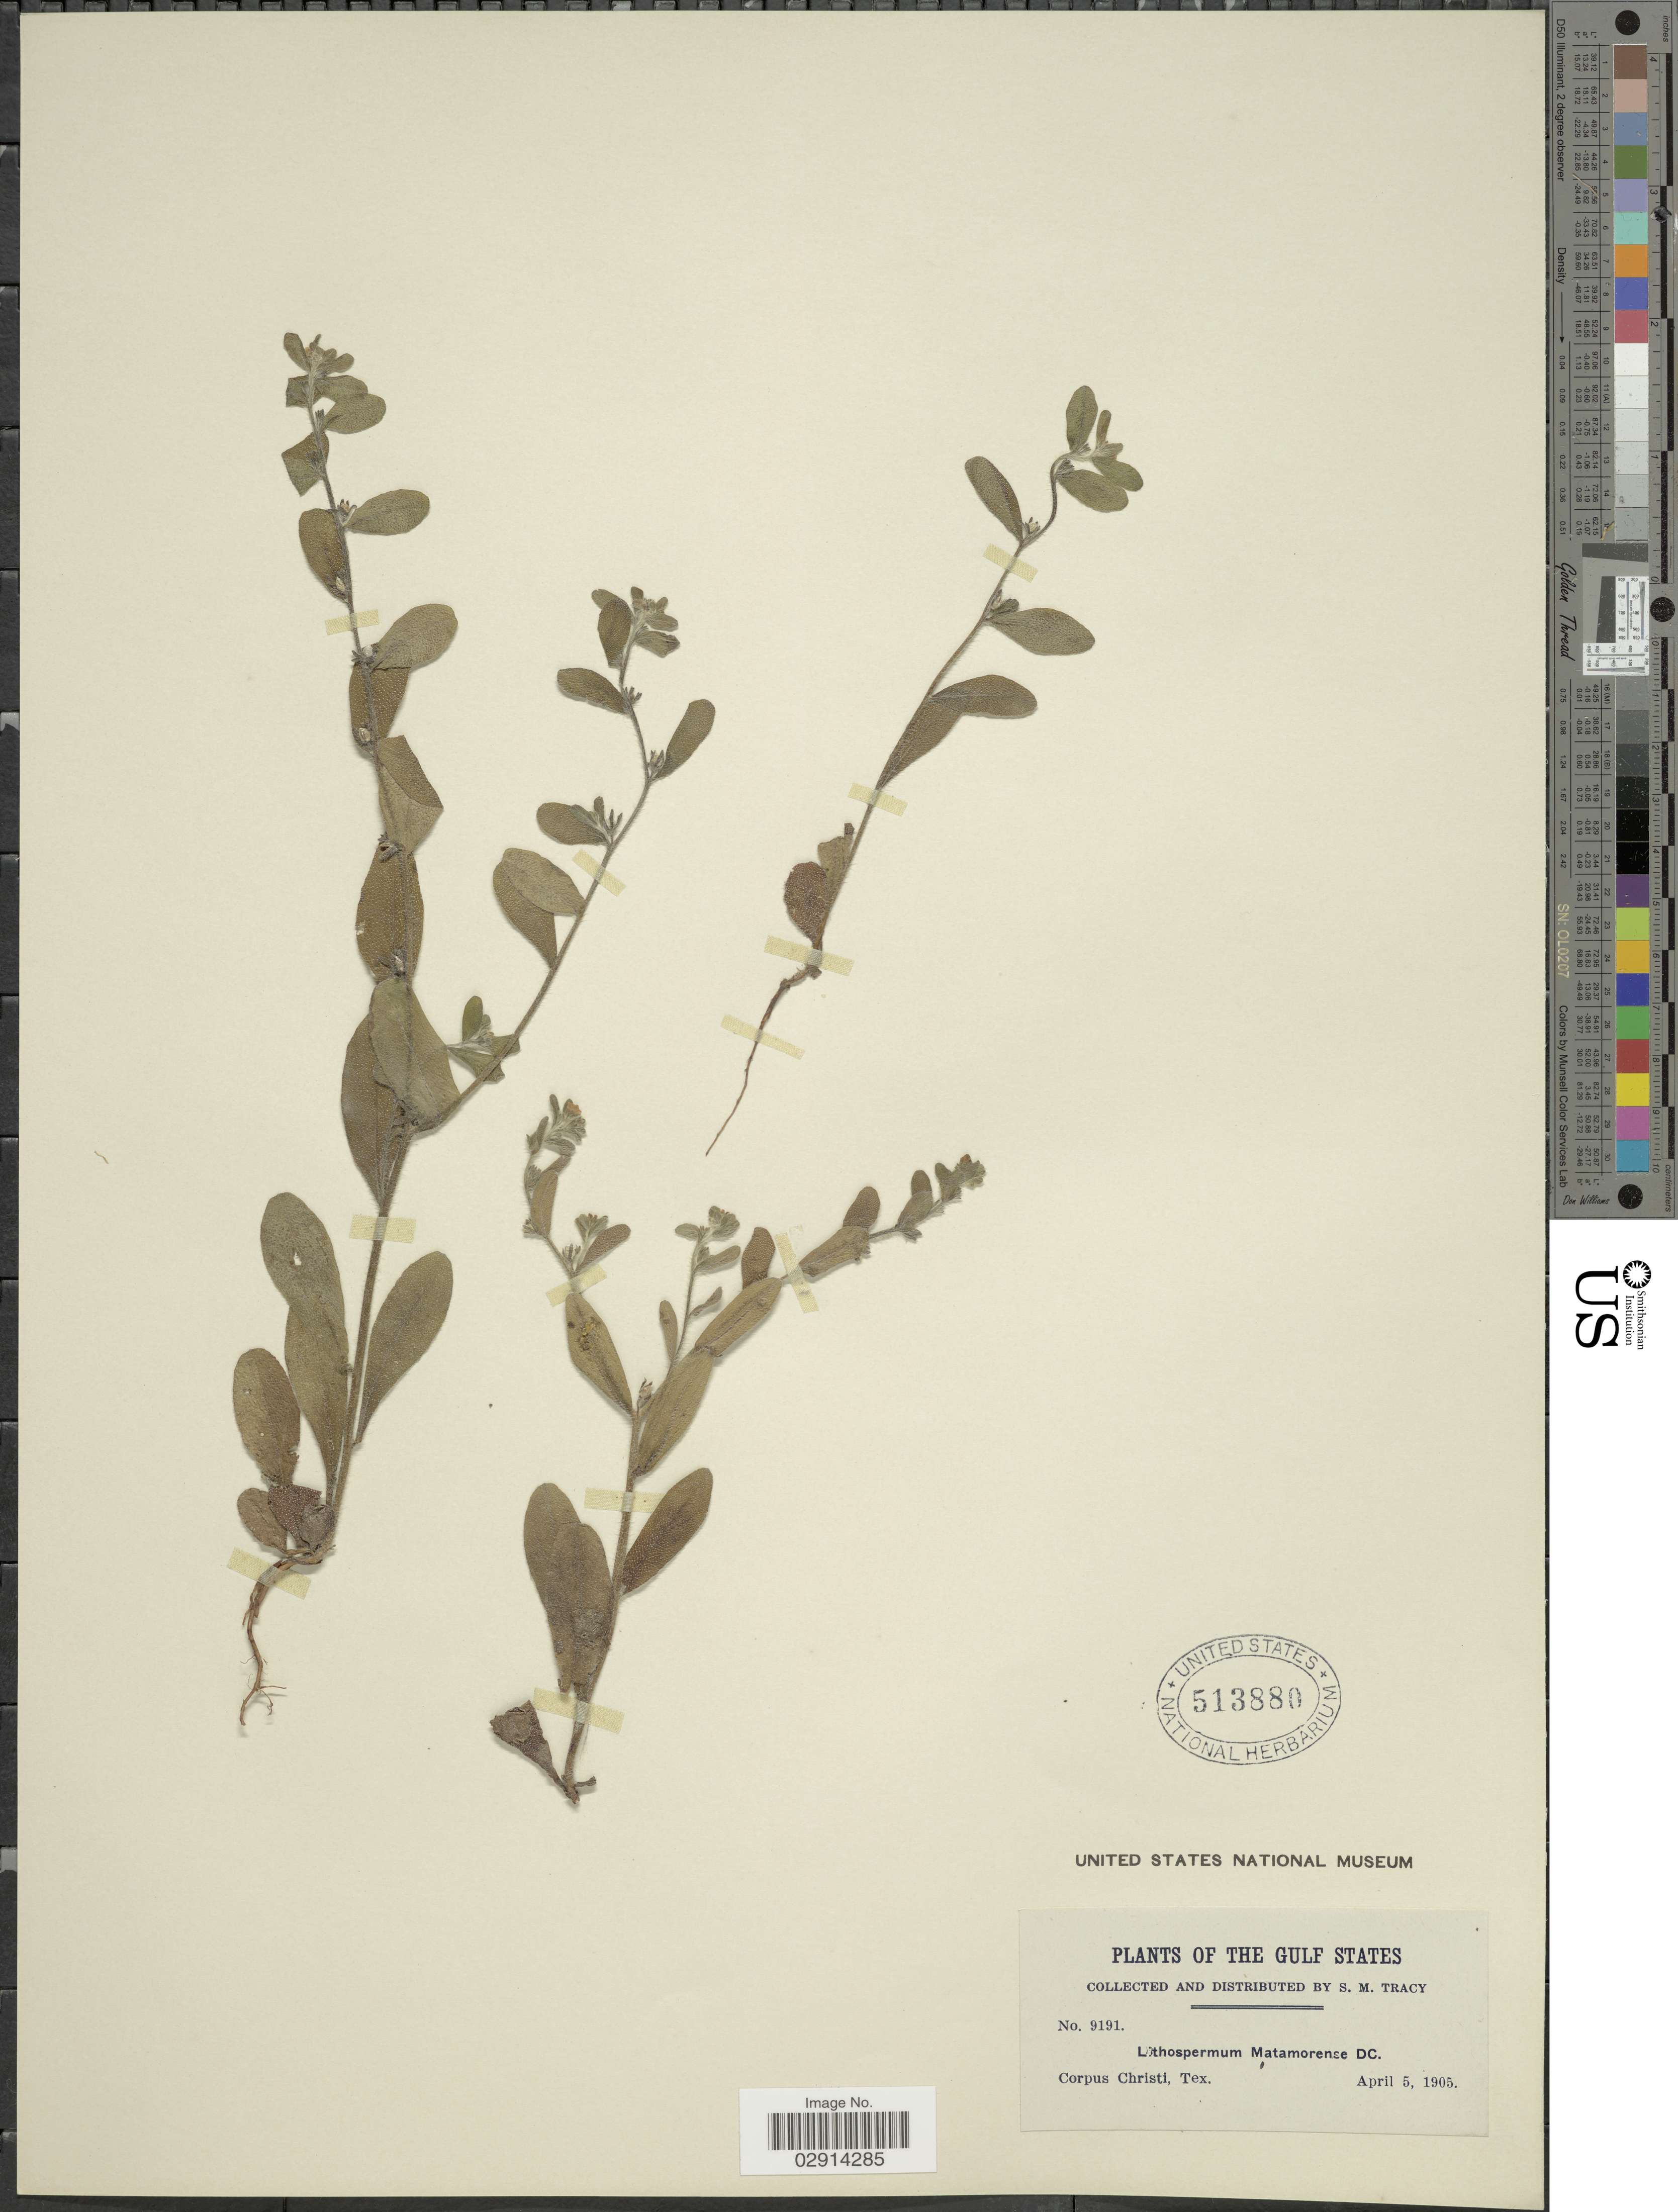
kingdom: Plantae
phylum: Tracheophyta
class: Magnoliopsida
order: Boraginales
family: Boraginaceae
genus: Lithospermum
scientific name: Lithospermum matamorense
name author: A. DC. in DC.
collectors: S. M. Tracy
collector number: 9191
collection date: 1905-04-05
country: United States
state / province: Texas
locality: The Gulf States, Corpus Christi.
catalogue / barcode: US 513880